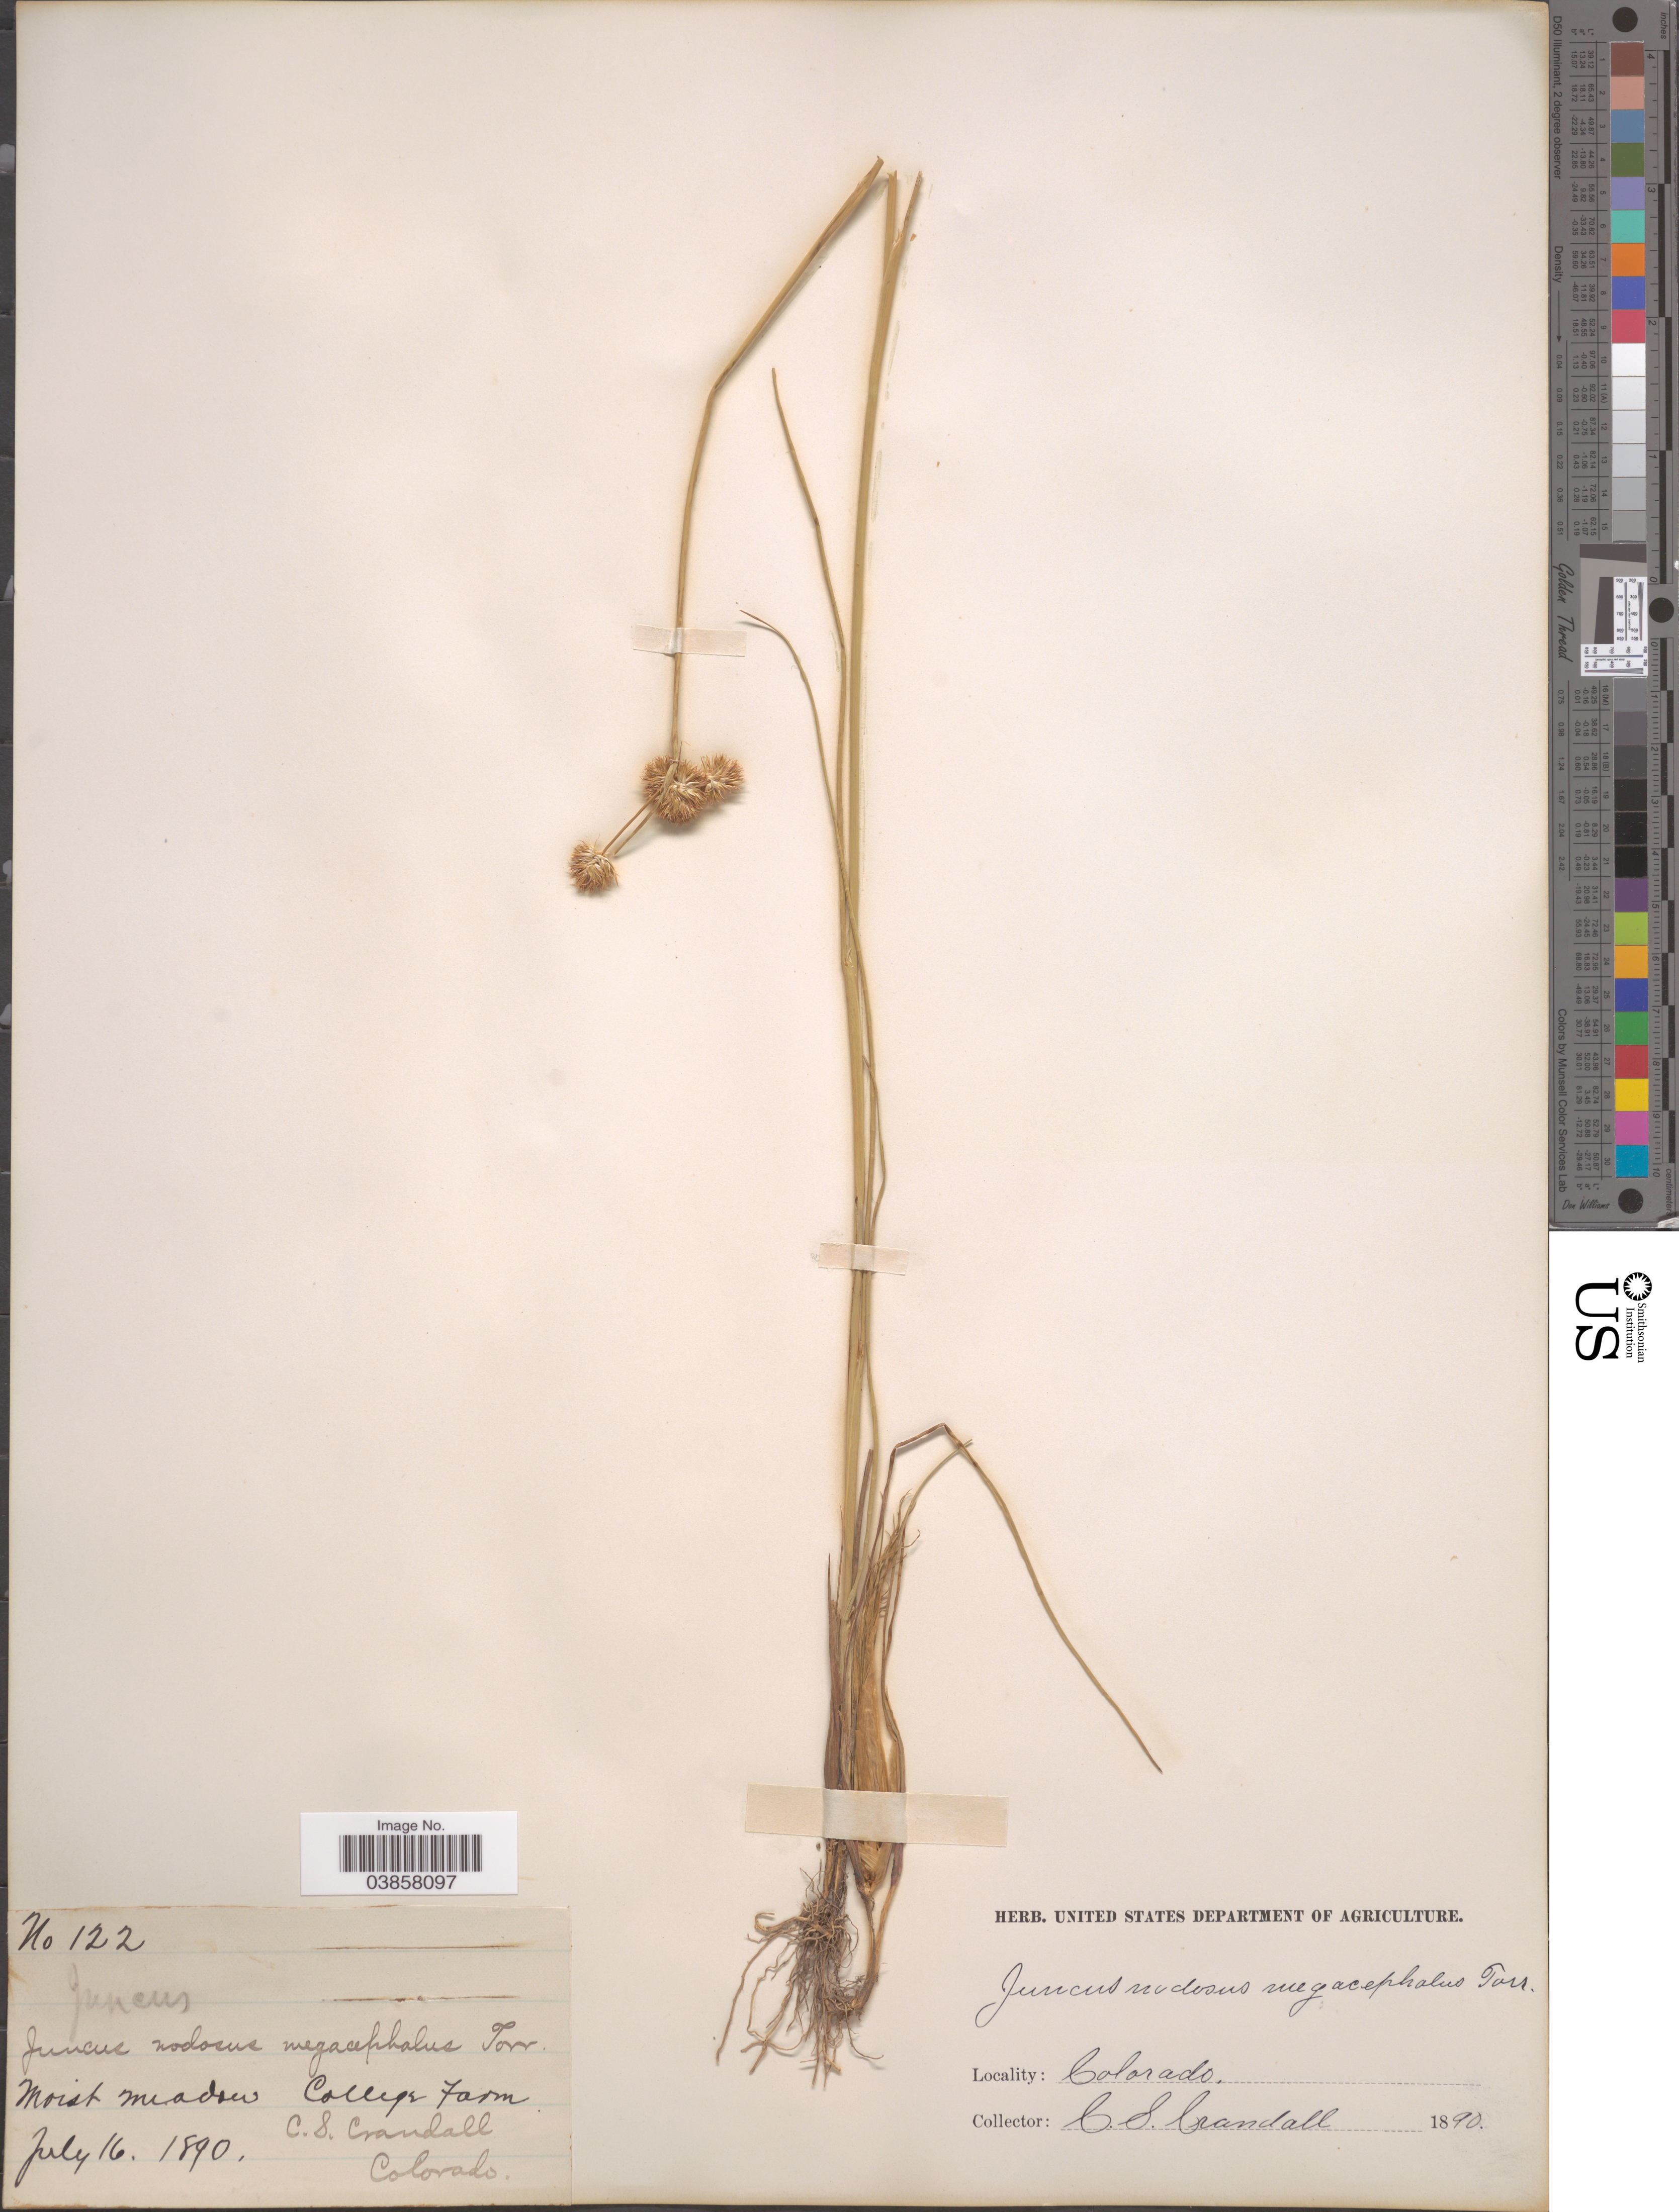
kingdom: Plantae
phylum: Tracheophyta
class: Liliopsida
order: Poales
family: Juncaceae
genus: Juncus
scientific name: Juncus torreyi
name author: Coville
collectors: C. Crandall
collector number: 122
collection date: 1890-07-16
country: United States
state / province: Colorado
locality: College Farm.